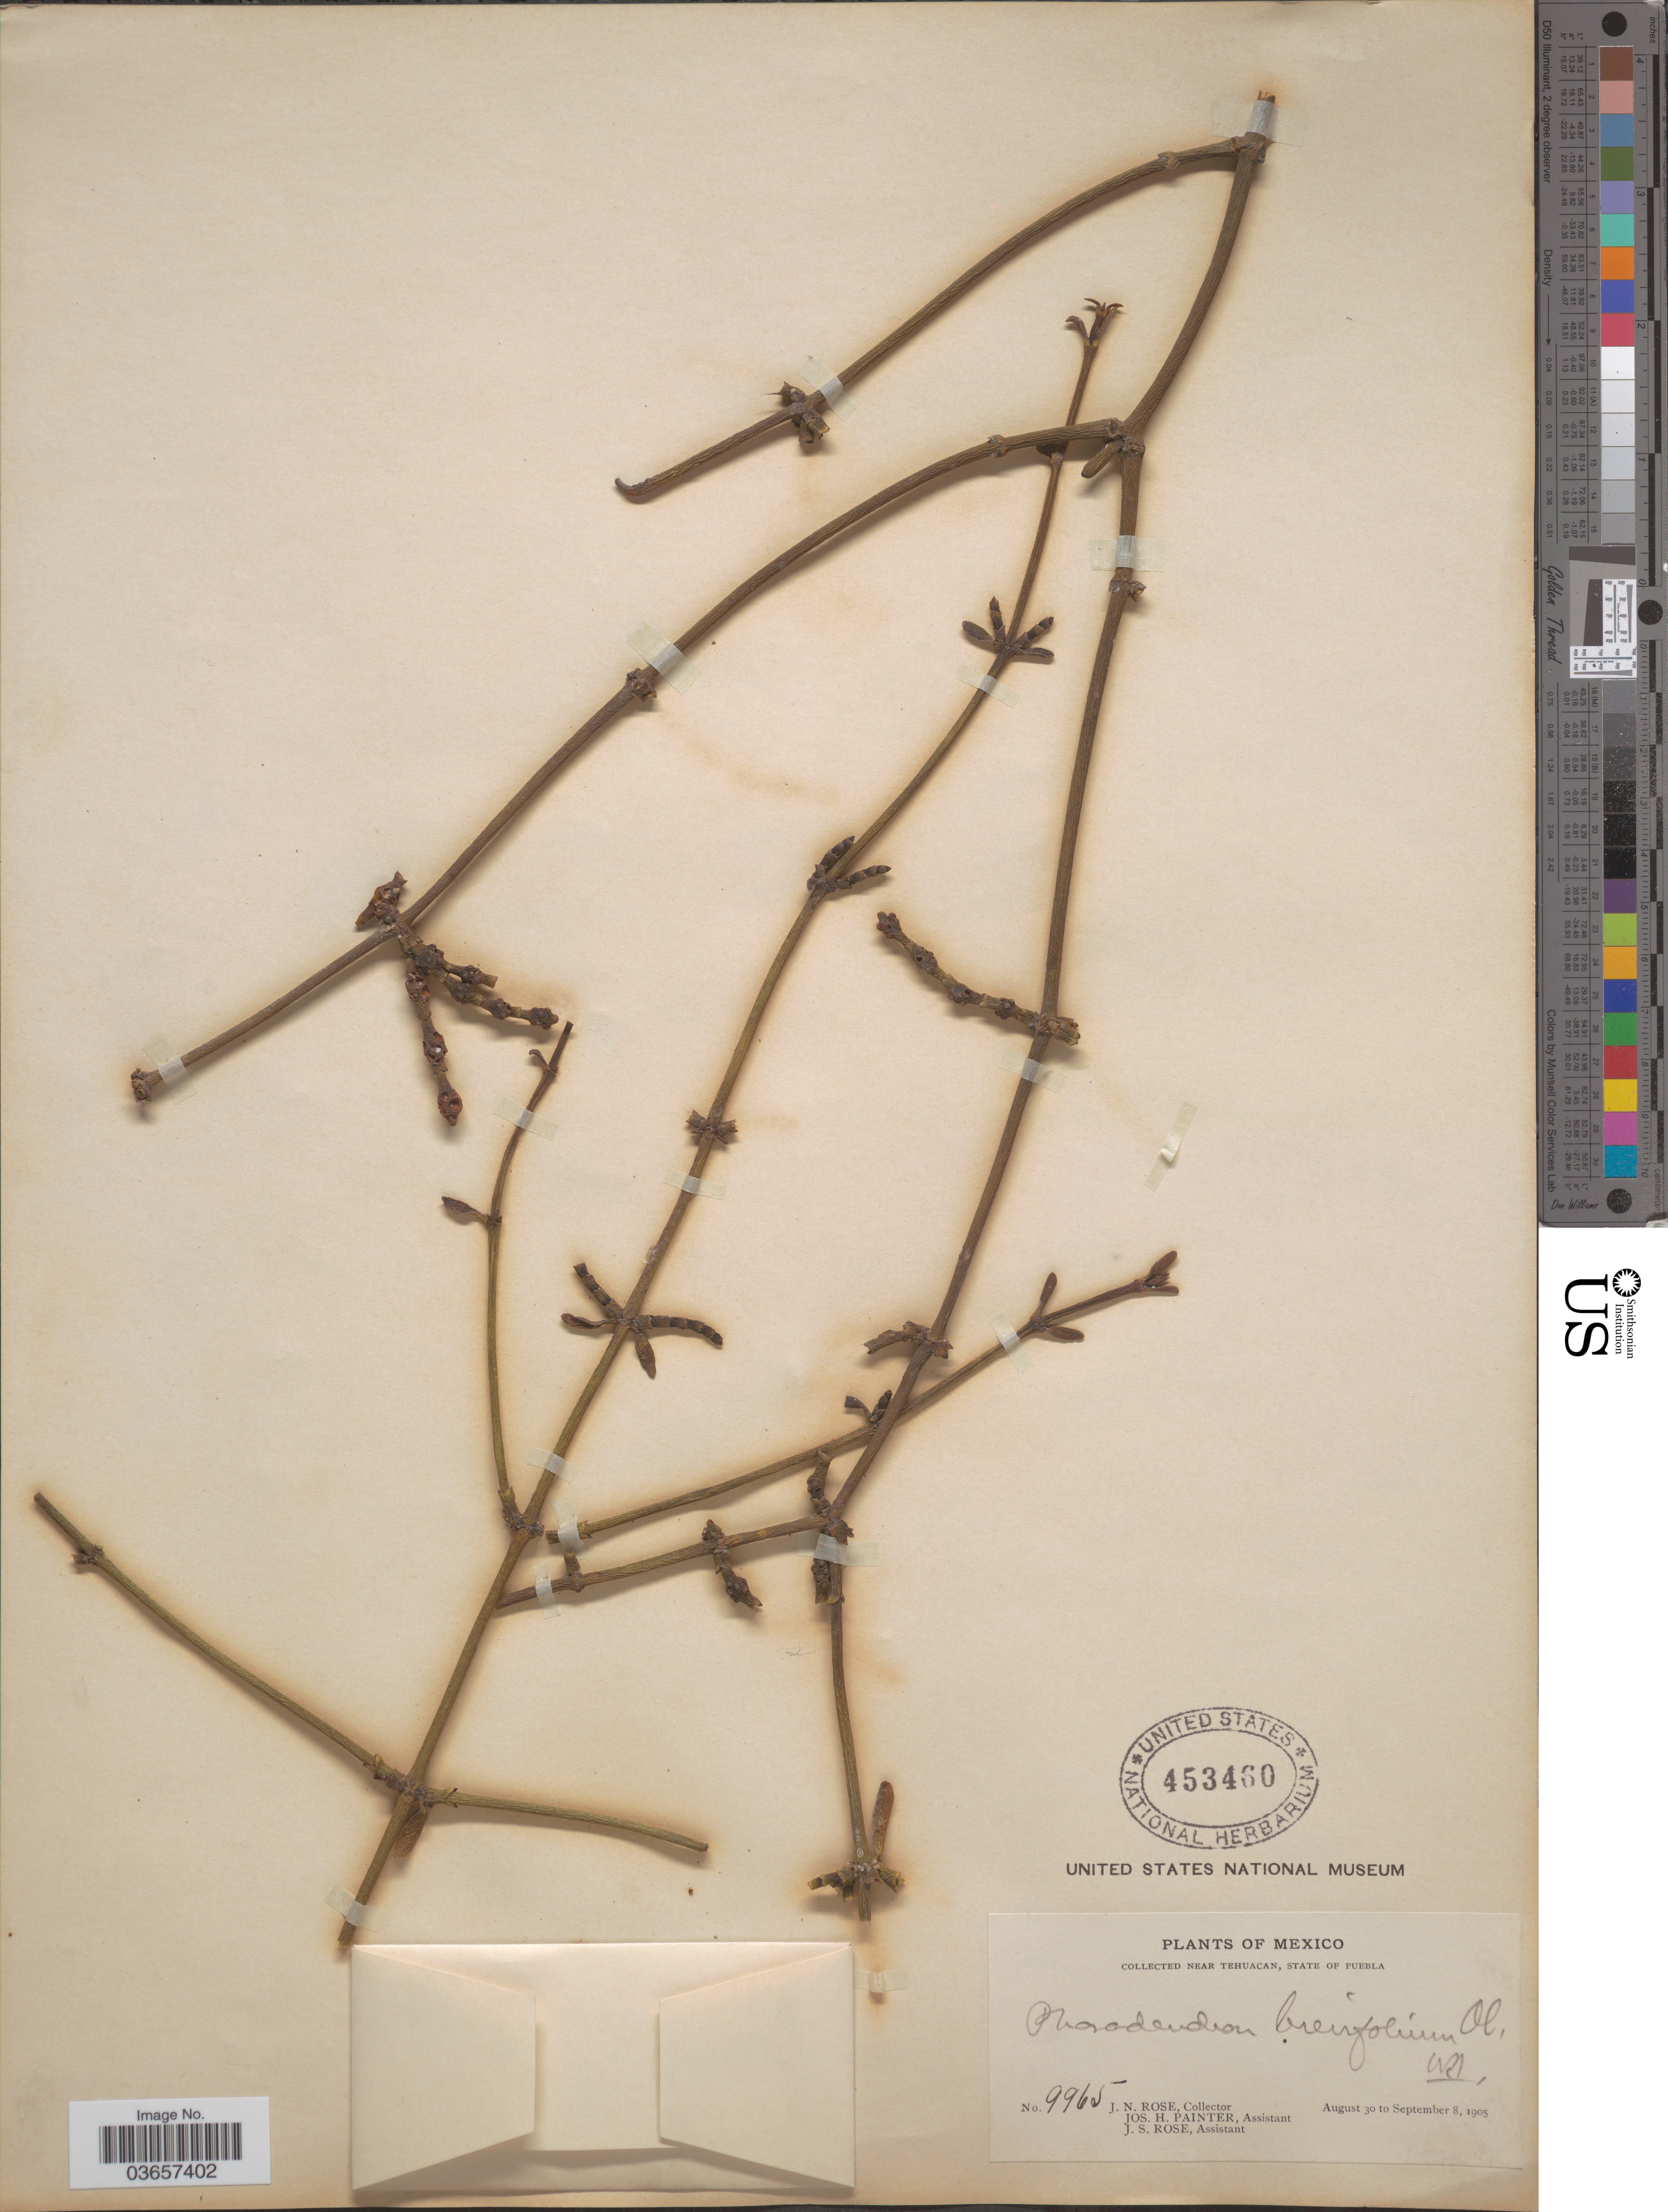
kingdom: Plantae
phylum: Tracheophyta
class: Magnoliopsida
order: Santalales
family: Viscaceae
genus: Phoradendron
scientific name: Phoradendron brevifolium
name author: Oliv.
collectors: J. N. Rose, J. H. Painter & J. S. Rose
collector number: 9965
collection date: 1905-08-30/1905-09-08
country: Mexico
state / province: Puebla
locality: Near Tehuacan.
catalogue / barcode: US 453460